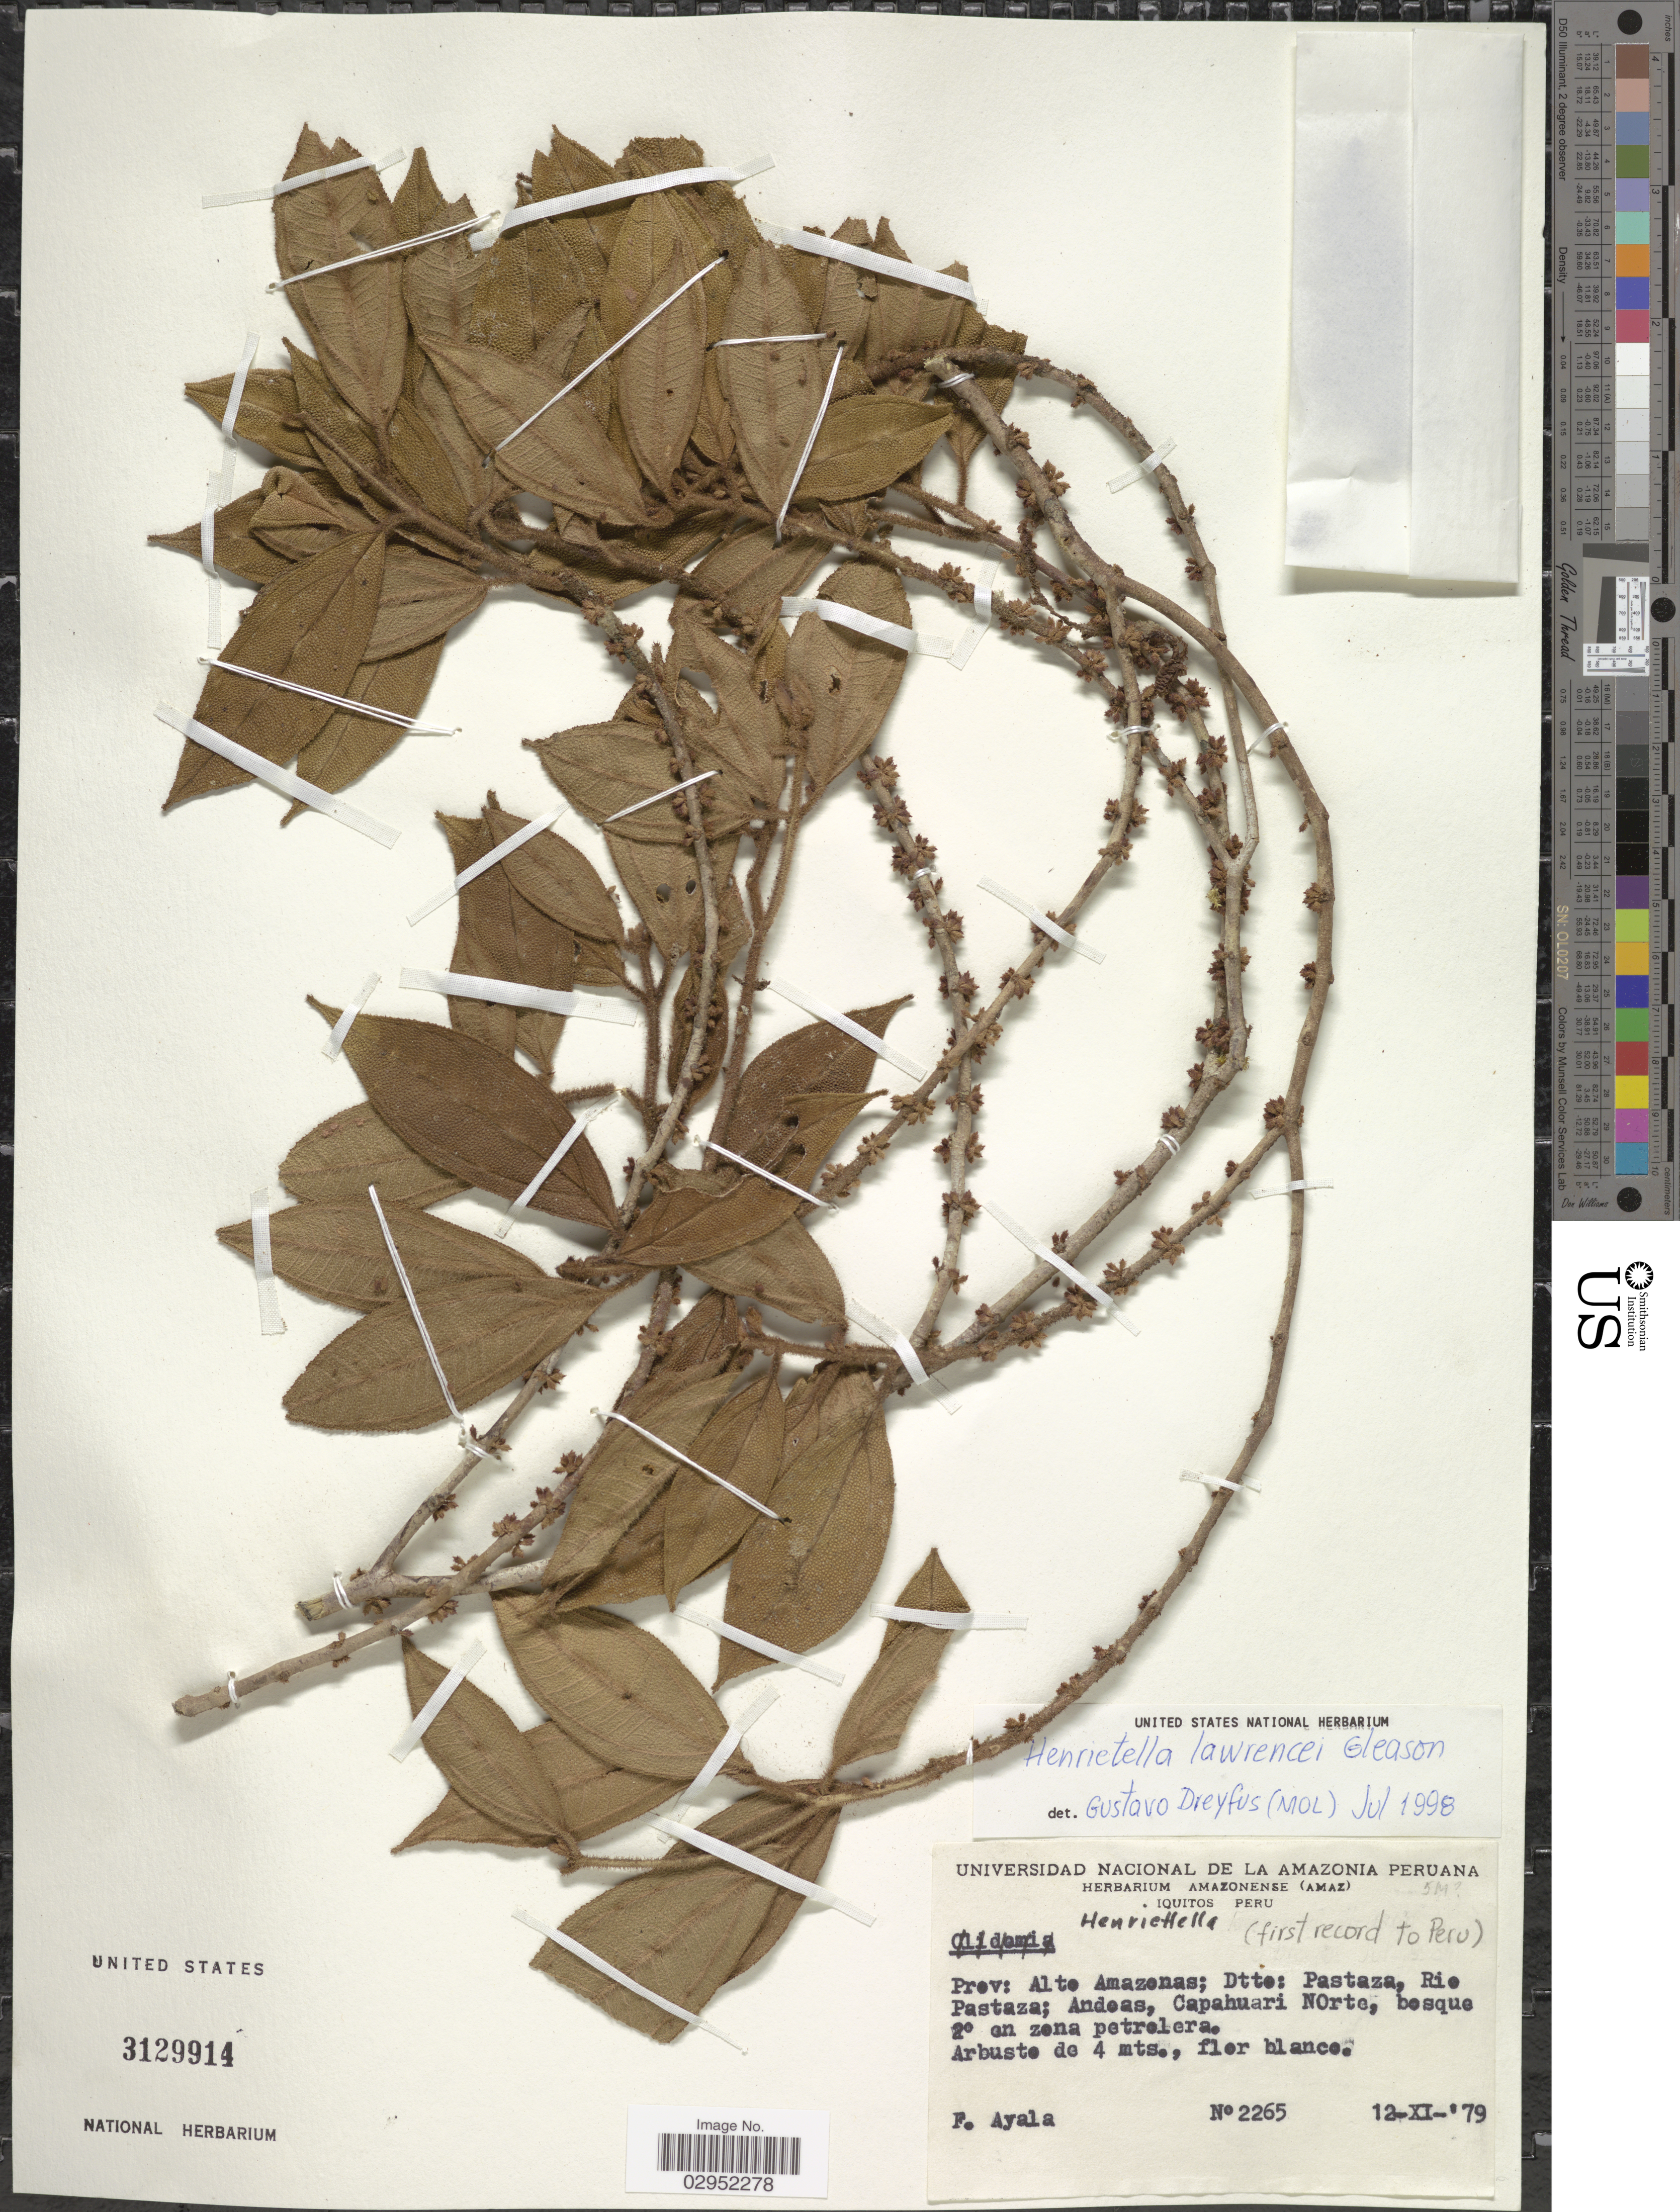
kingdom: Plantae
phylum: Tracheophyta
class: Magnoliopsida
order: Myrtales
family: Melastomataceae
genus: Henriettea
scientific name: Henriettea lawrancei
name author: (Gleason) Penneys et al.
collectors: F. Ayala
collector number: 2265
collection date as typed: Transcribed d/m/y: 12/11/79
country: Peru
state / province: Amazonas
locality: Prov: Alto Amazonas; Dtto: Pastaza, Rio Pastaza; Andeas, Capahuari Norte.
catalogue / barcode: US 3129914